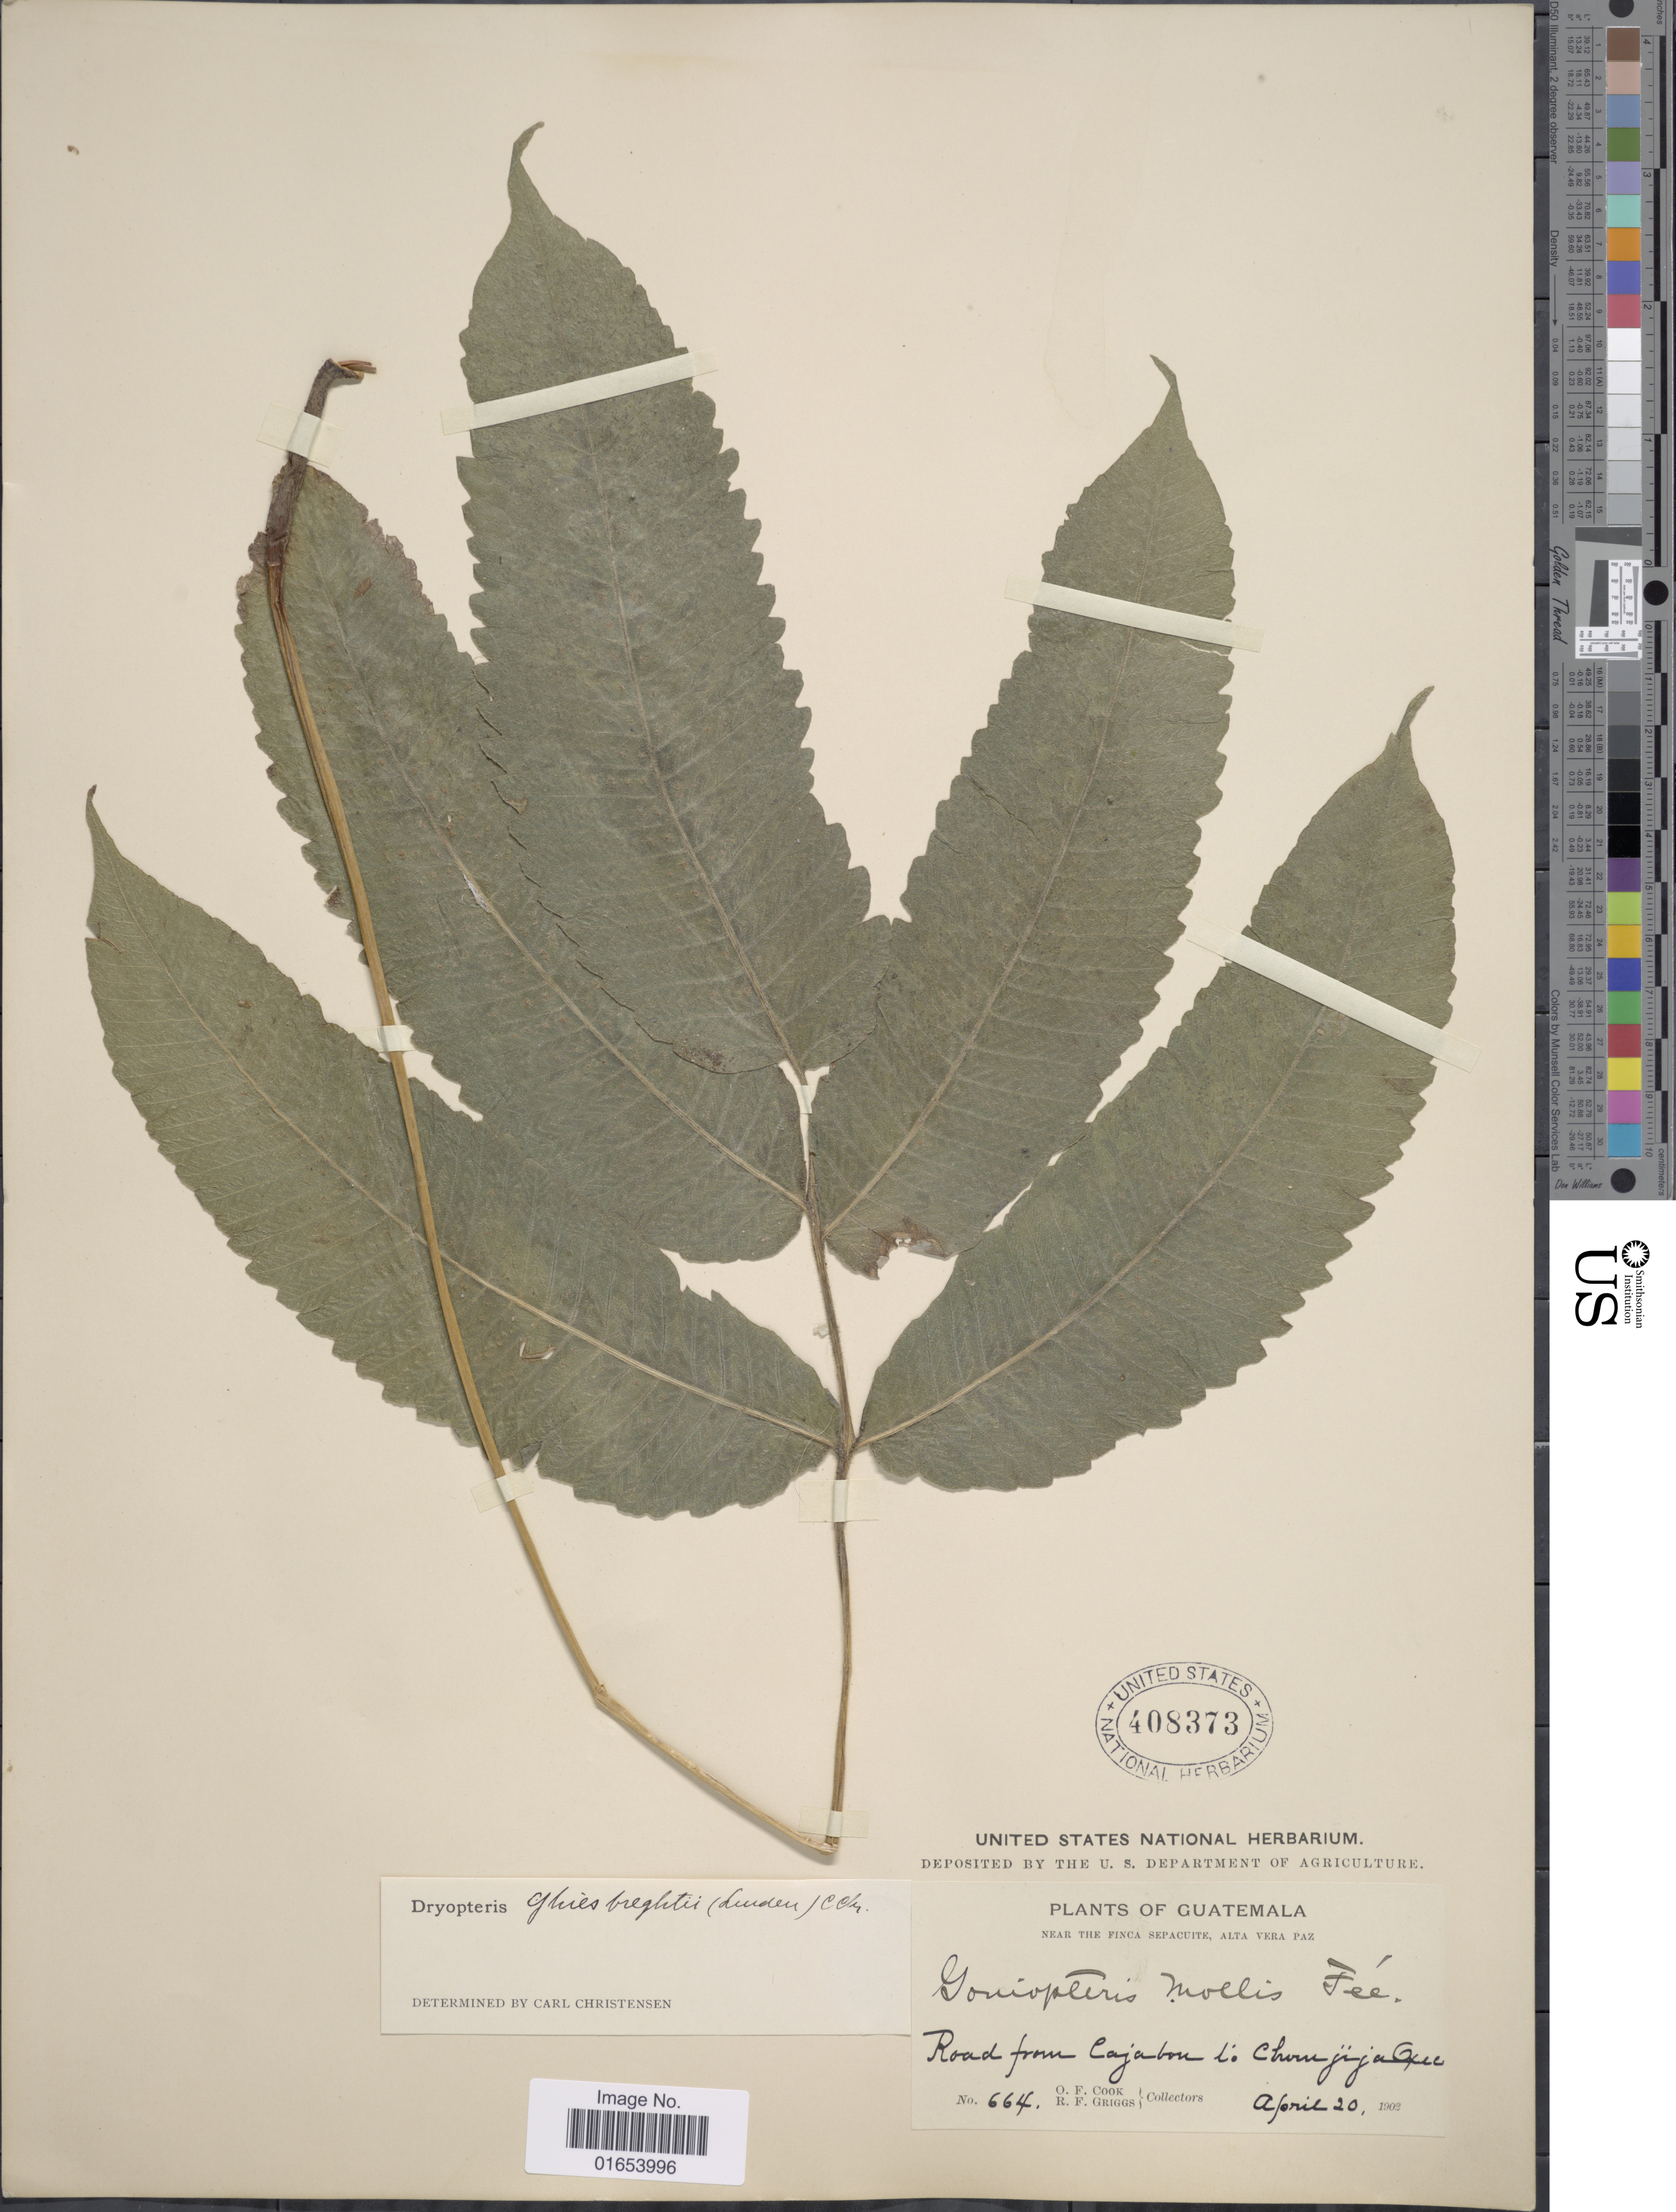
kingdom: Plantae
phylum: Tracheophyta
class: Polypodiopsida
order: Polypodiales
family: Thelypteridaceae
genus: Goniopteris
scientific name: Goniopteris ghiesbreghtii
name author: (Linden) J. Sm.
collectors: O. F. Cook & R. F. Griggs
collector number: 664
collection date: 1902-04-20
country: Guatemala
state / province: Alta Verapaz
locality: Near the Finca Sepacuite, Alta Vera paz, road from Cajabon Lo Chowjijaque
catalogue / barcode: US 408373